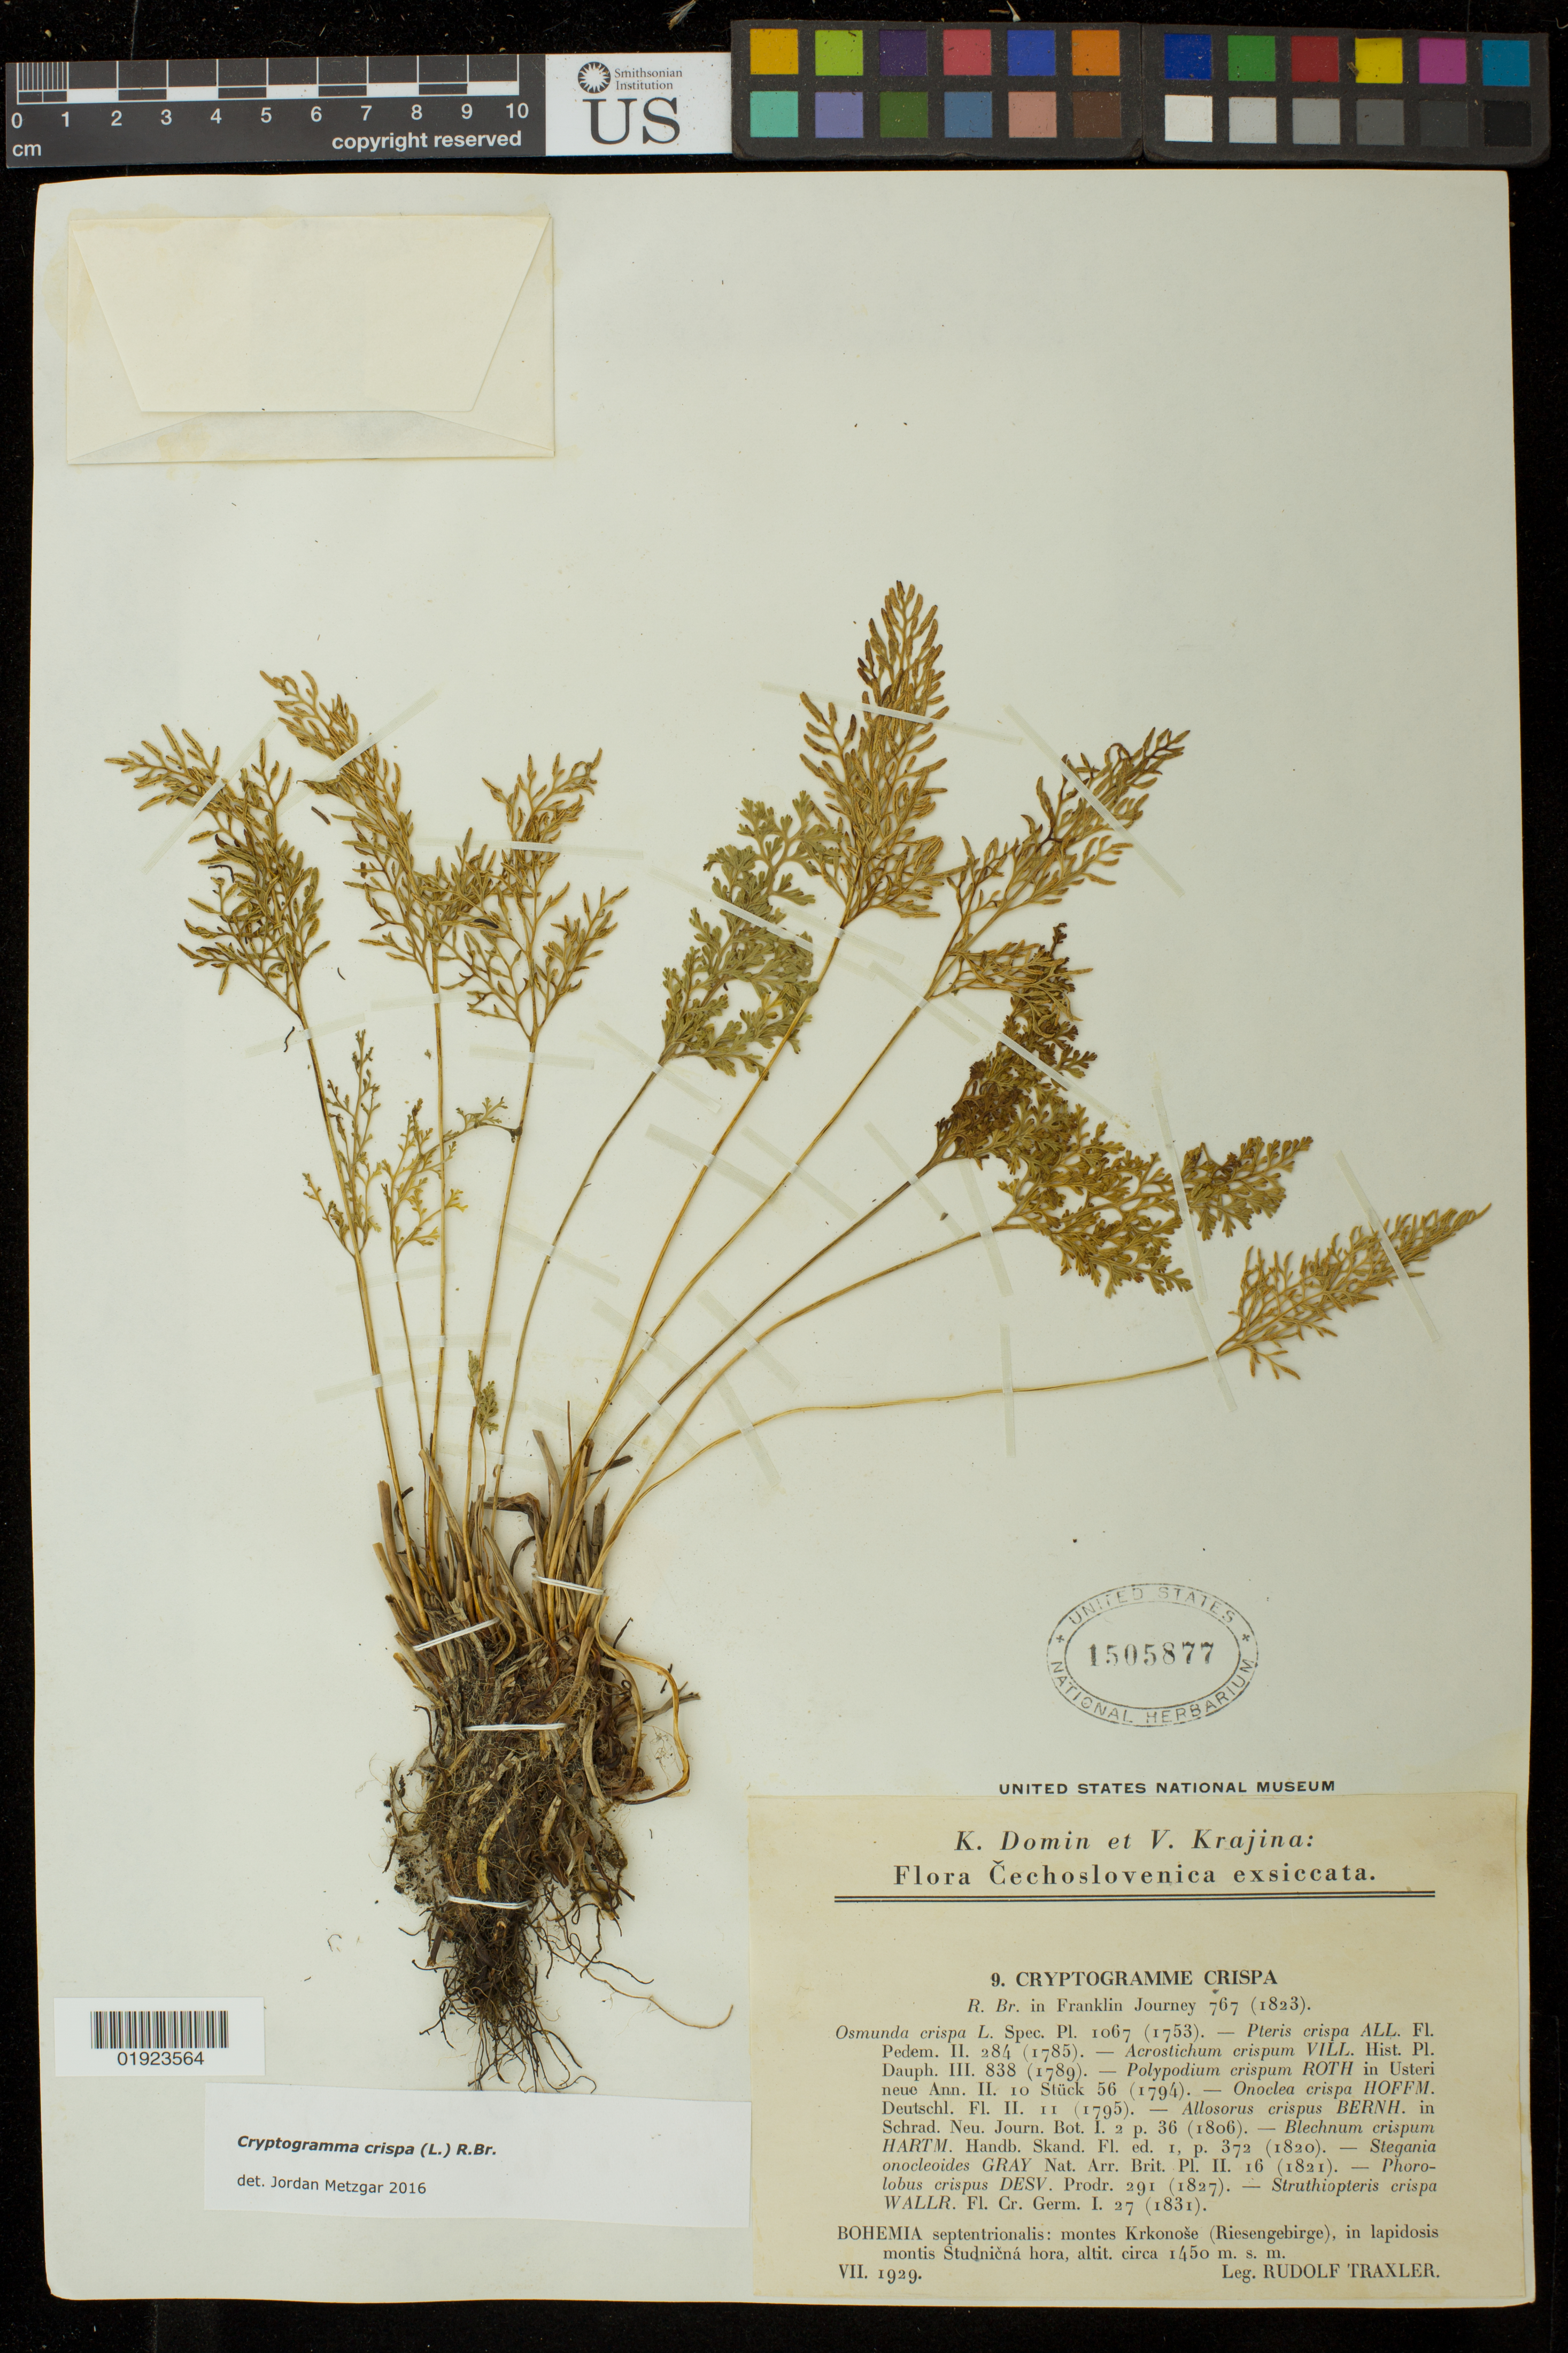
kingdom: Plantae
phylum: Tracheophyta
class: Polypodiopsida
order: Polypodiales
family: Pteridaceae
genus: Cryptogramma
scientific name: Cryptogramma crispa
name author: Fernald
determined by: Metzgar, Jordan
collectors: R. Traxler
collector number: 9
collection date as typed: VII 1929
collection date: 1929-07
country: Czechia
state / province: Central Bohemian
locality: Bohemia septentrionalis: montes Krkonose (Riesengebirge), in lapidosis montis Studnicna hora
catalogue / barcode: US 1505877